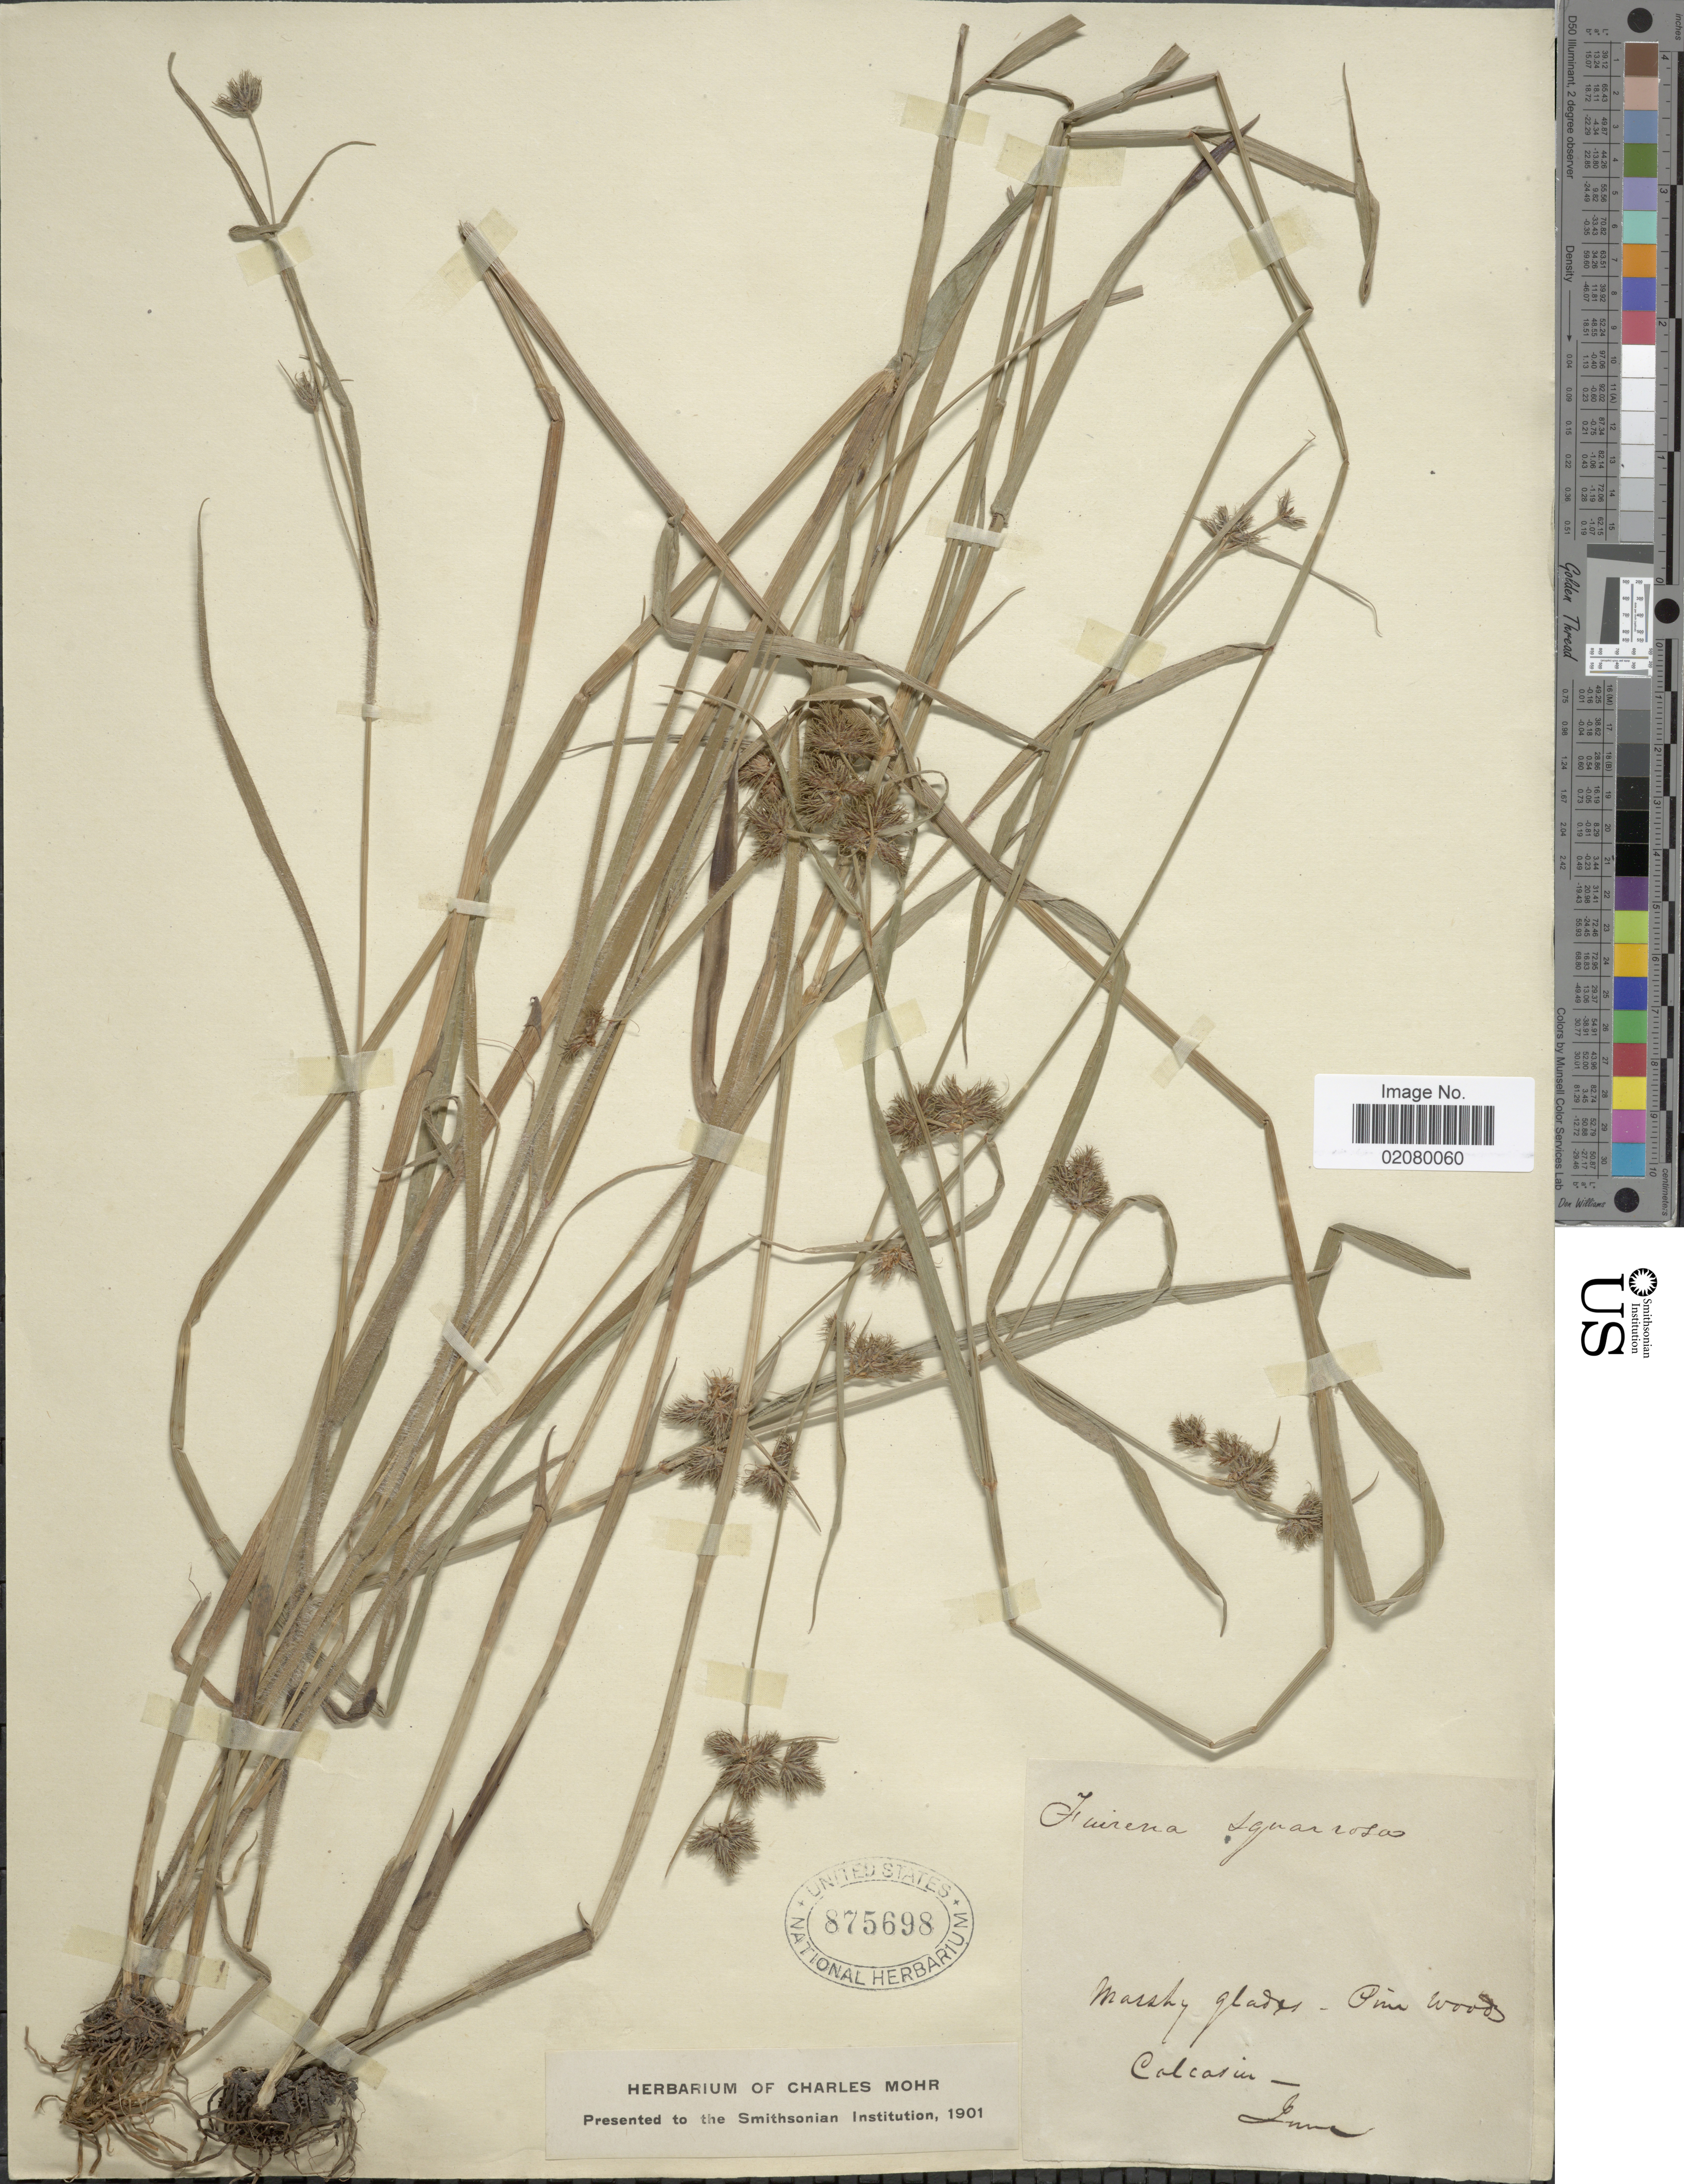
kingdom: Plantae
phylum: Tracheophyta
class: Liliopsida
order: Poales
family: Cyperaceae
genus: Fuirena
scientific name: Fuirena squarrosa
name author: Michx.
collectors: ex herb. Charles Mohr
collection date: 1901-06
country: United States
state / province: Louisiana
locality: Marshy glades - Pine woods. Calcasieu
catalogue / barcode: US 875698